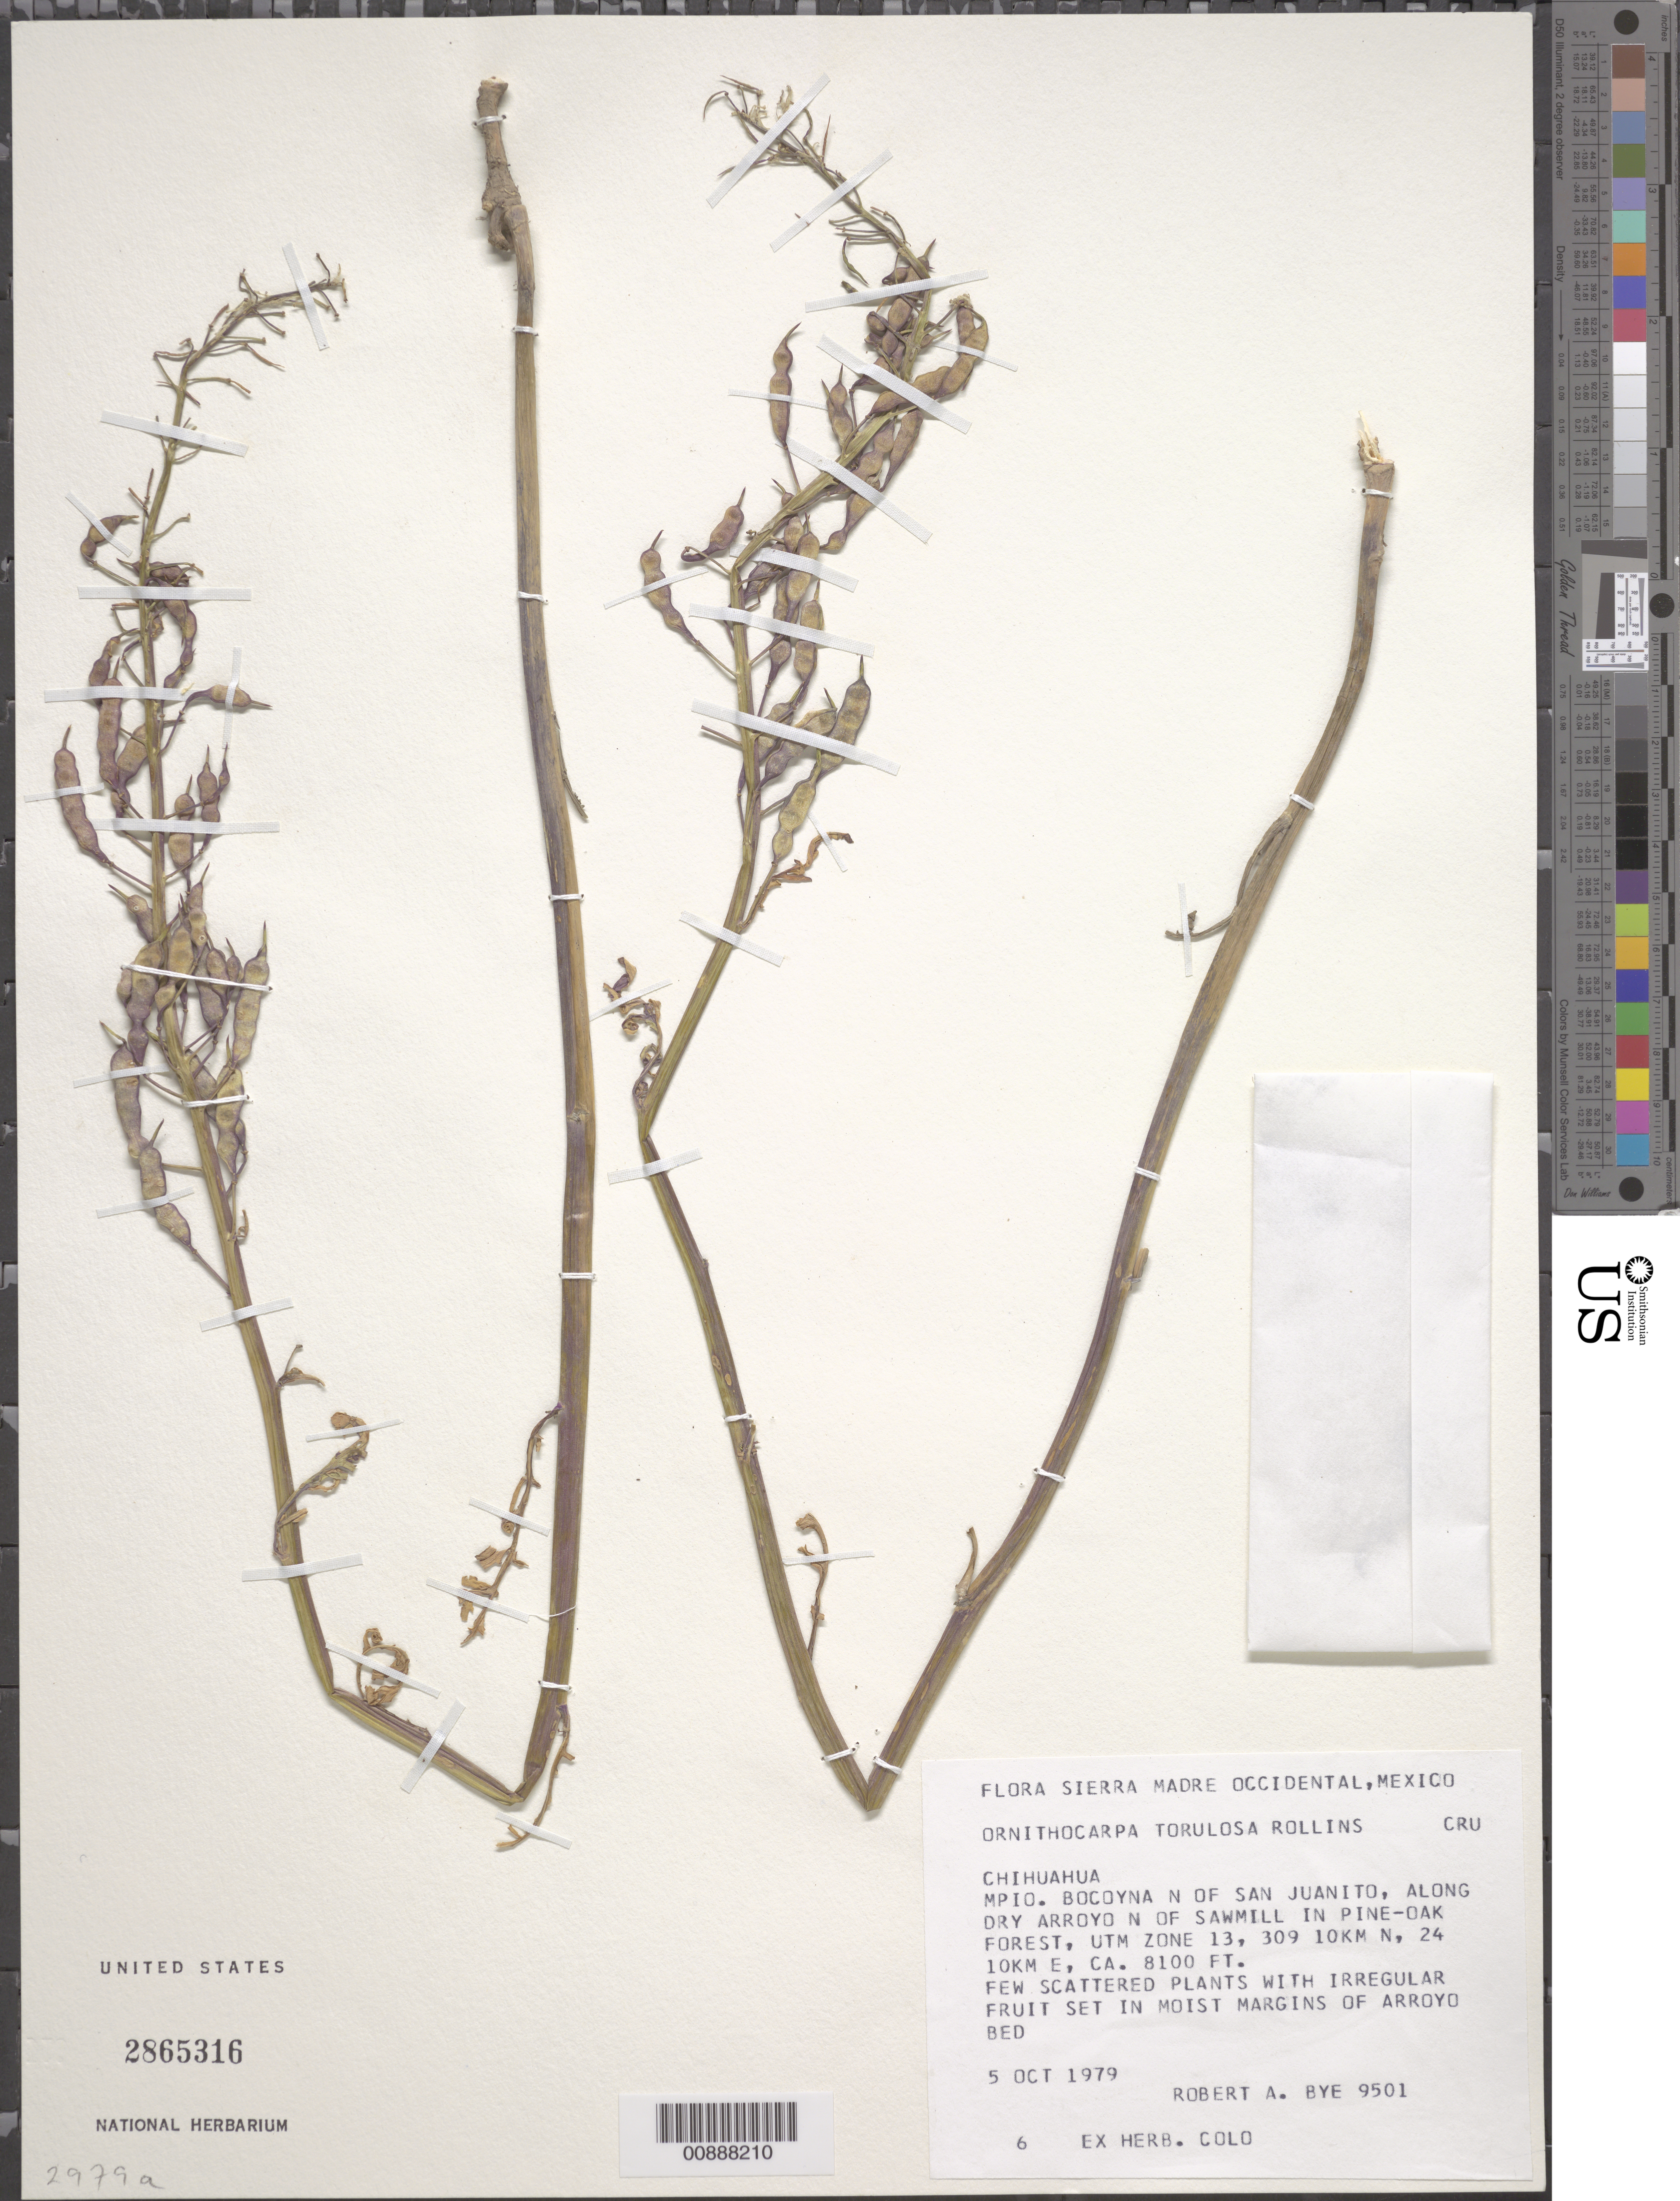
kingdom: Plantae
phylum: Tracheophyta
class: Magnoliopsida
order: Brassicales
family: Brassicaceae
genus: Ornithocarpa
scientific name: Ornithocarpa torulosa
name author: Rollins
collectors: R. A. Bye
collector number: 9501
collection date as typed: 05 Oct 1979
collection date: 1979-10-05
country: Mexico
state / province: Chihuahua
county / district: Bocoyna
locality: N of San Juanito, along dry arroyo N of sawmill.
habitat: In moist margins of arroyo bed; in pine-oak forest.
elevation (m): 2469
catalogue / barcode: US 2865316